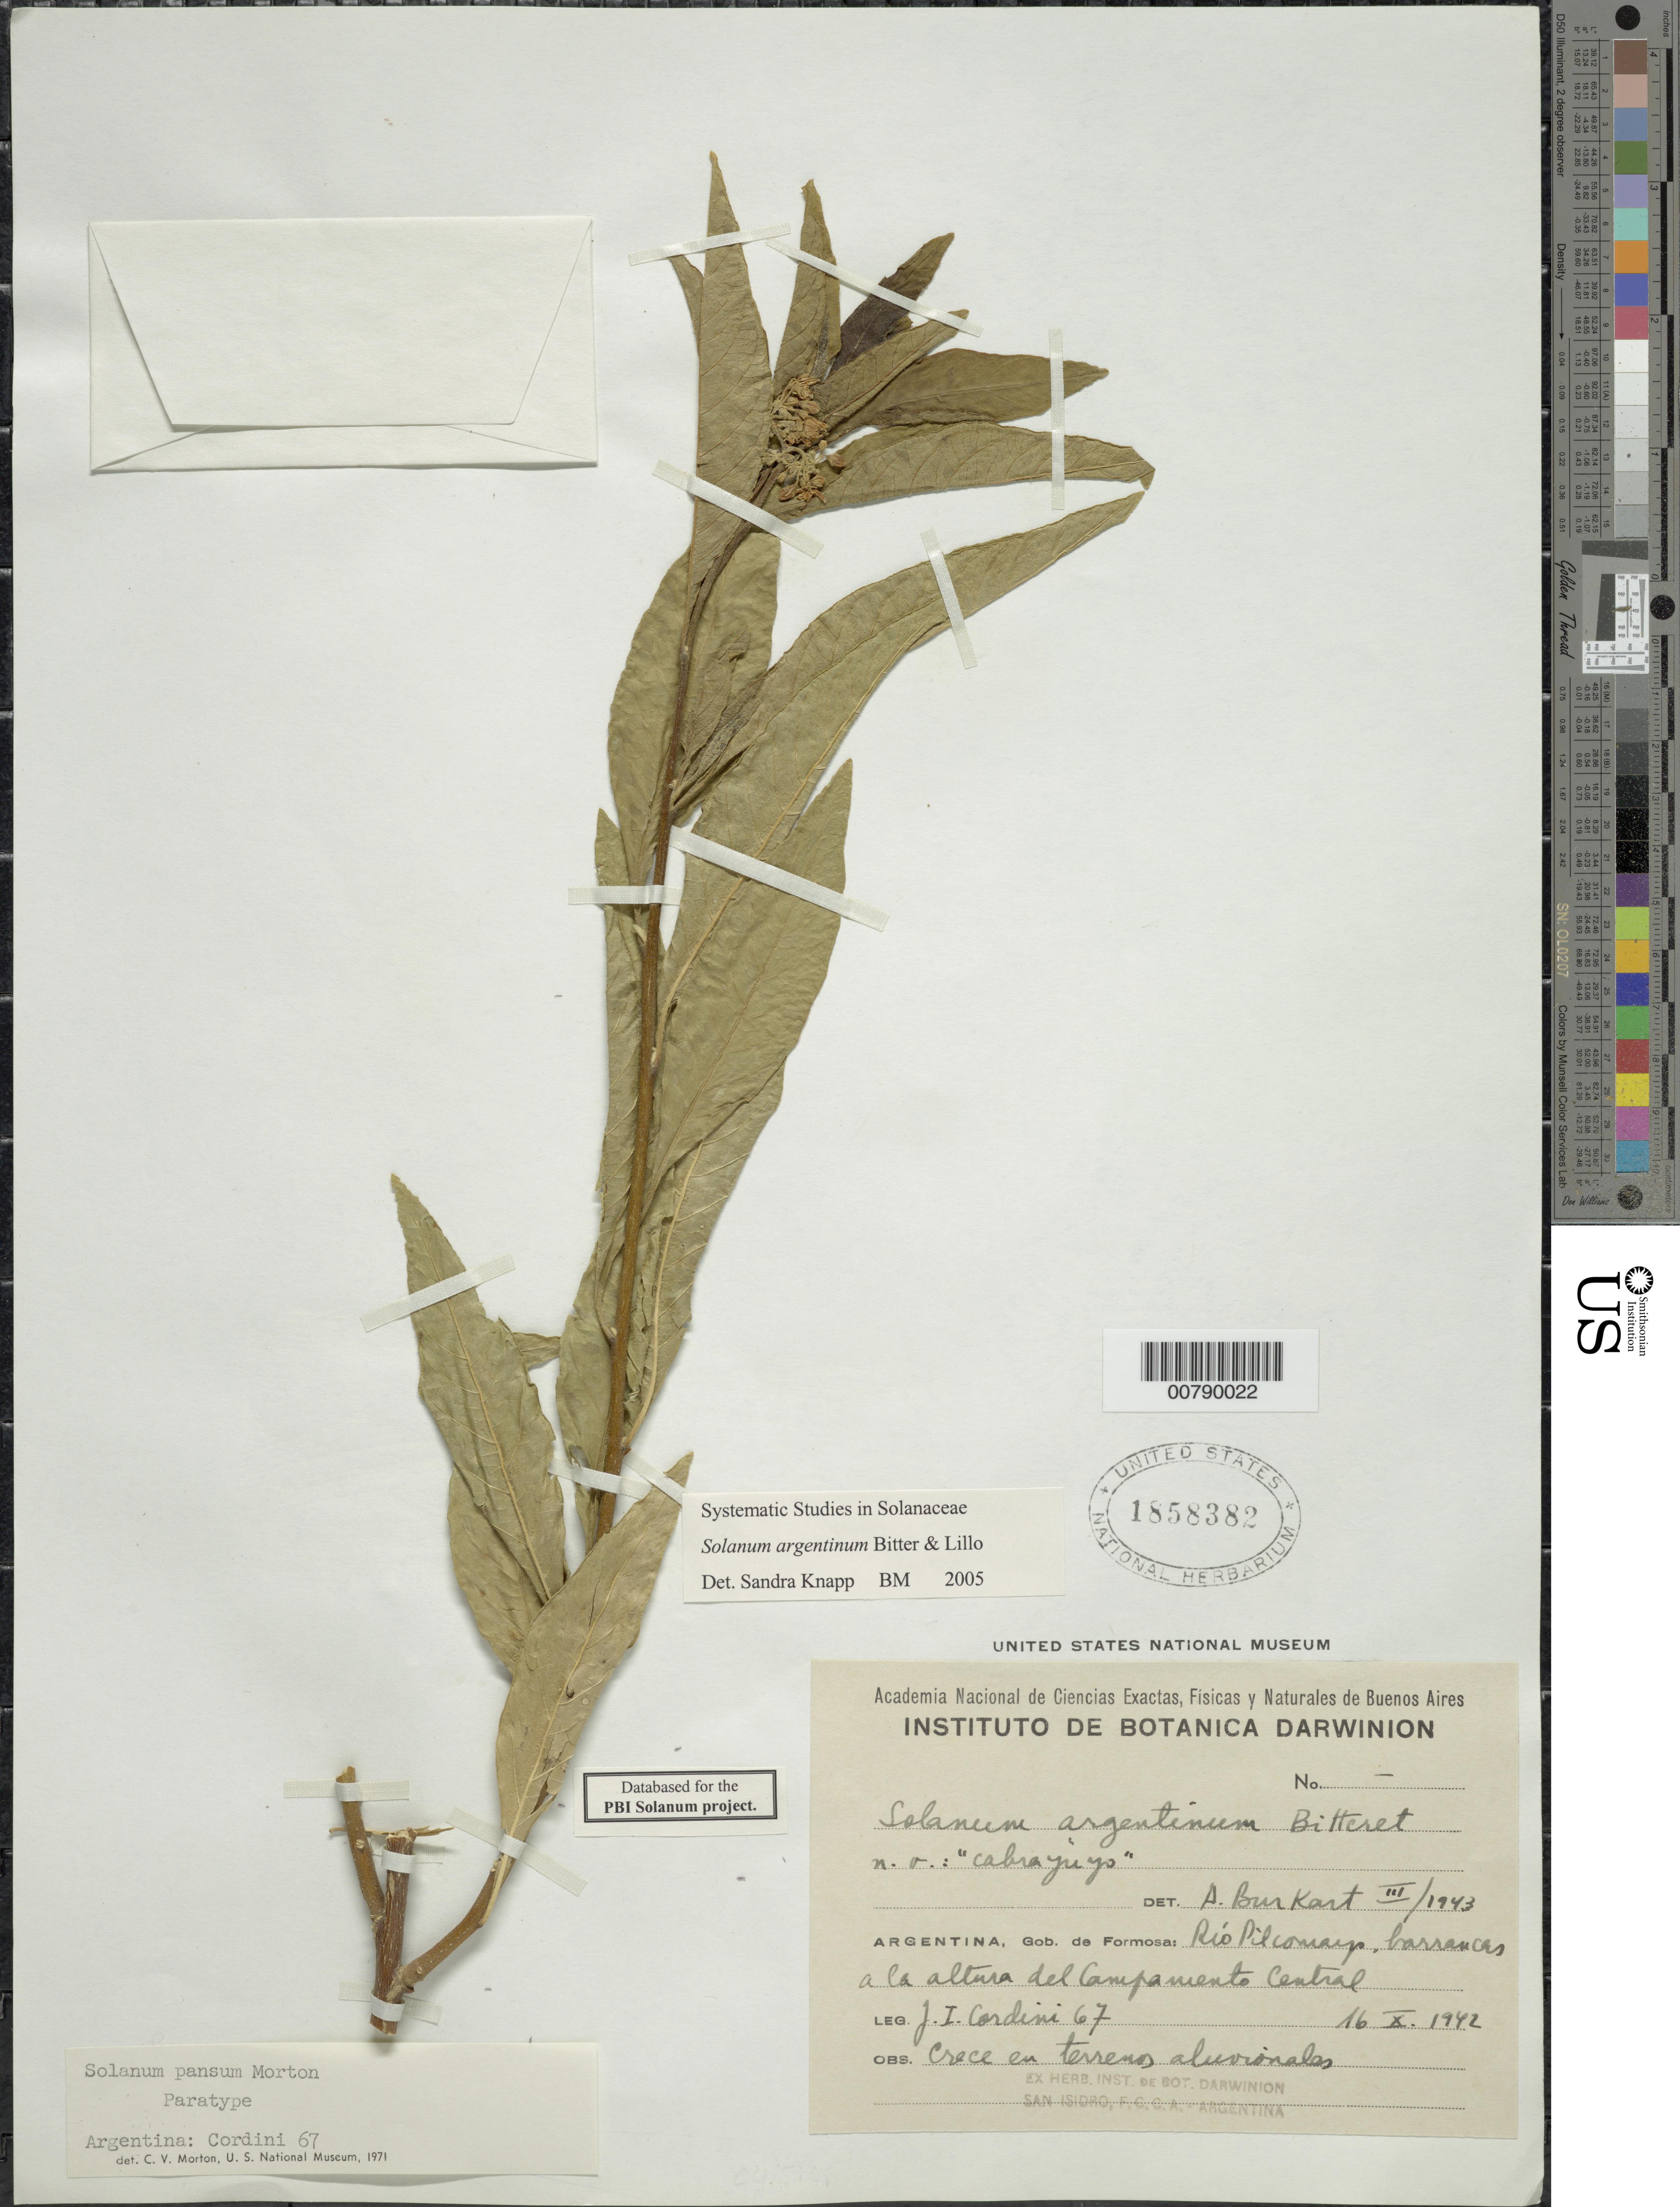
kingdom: Plantae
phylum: Tracheophyta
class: Magnoliopsida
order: Solanales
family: Solanaceae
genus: Solanum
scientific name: Solanum argentinum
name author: Bitter & Lillo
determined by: Knapp, S. D.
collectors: J. Cordini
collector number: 67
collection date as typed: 16 Oct 1942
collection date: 1942-10-16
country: Argentina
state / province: Formosa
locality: barrancas a la altura del Campamento Central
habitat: crece en terrenos aluvionales vieos, desde el cmapamento hasta Bajo Hondo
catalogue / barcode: US 1858382